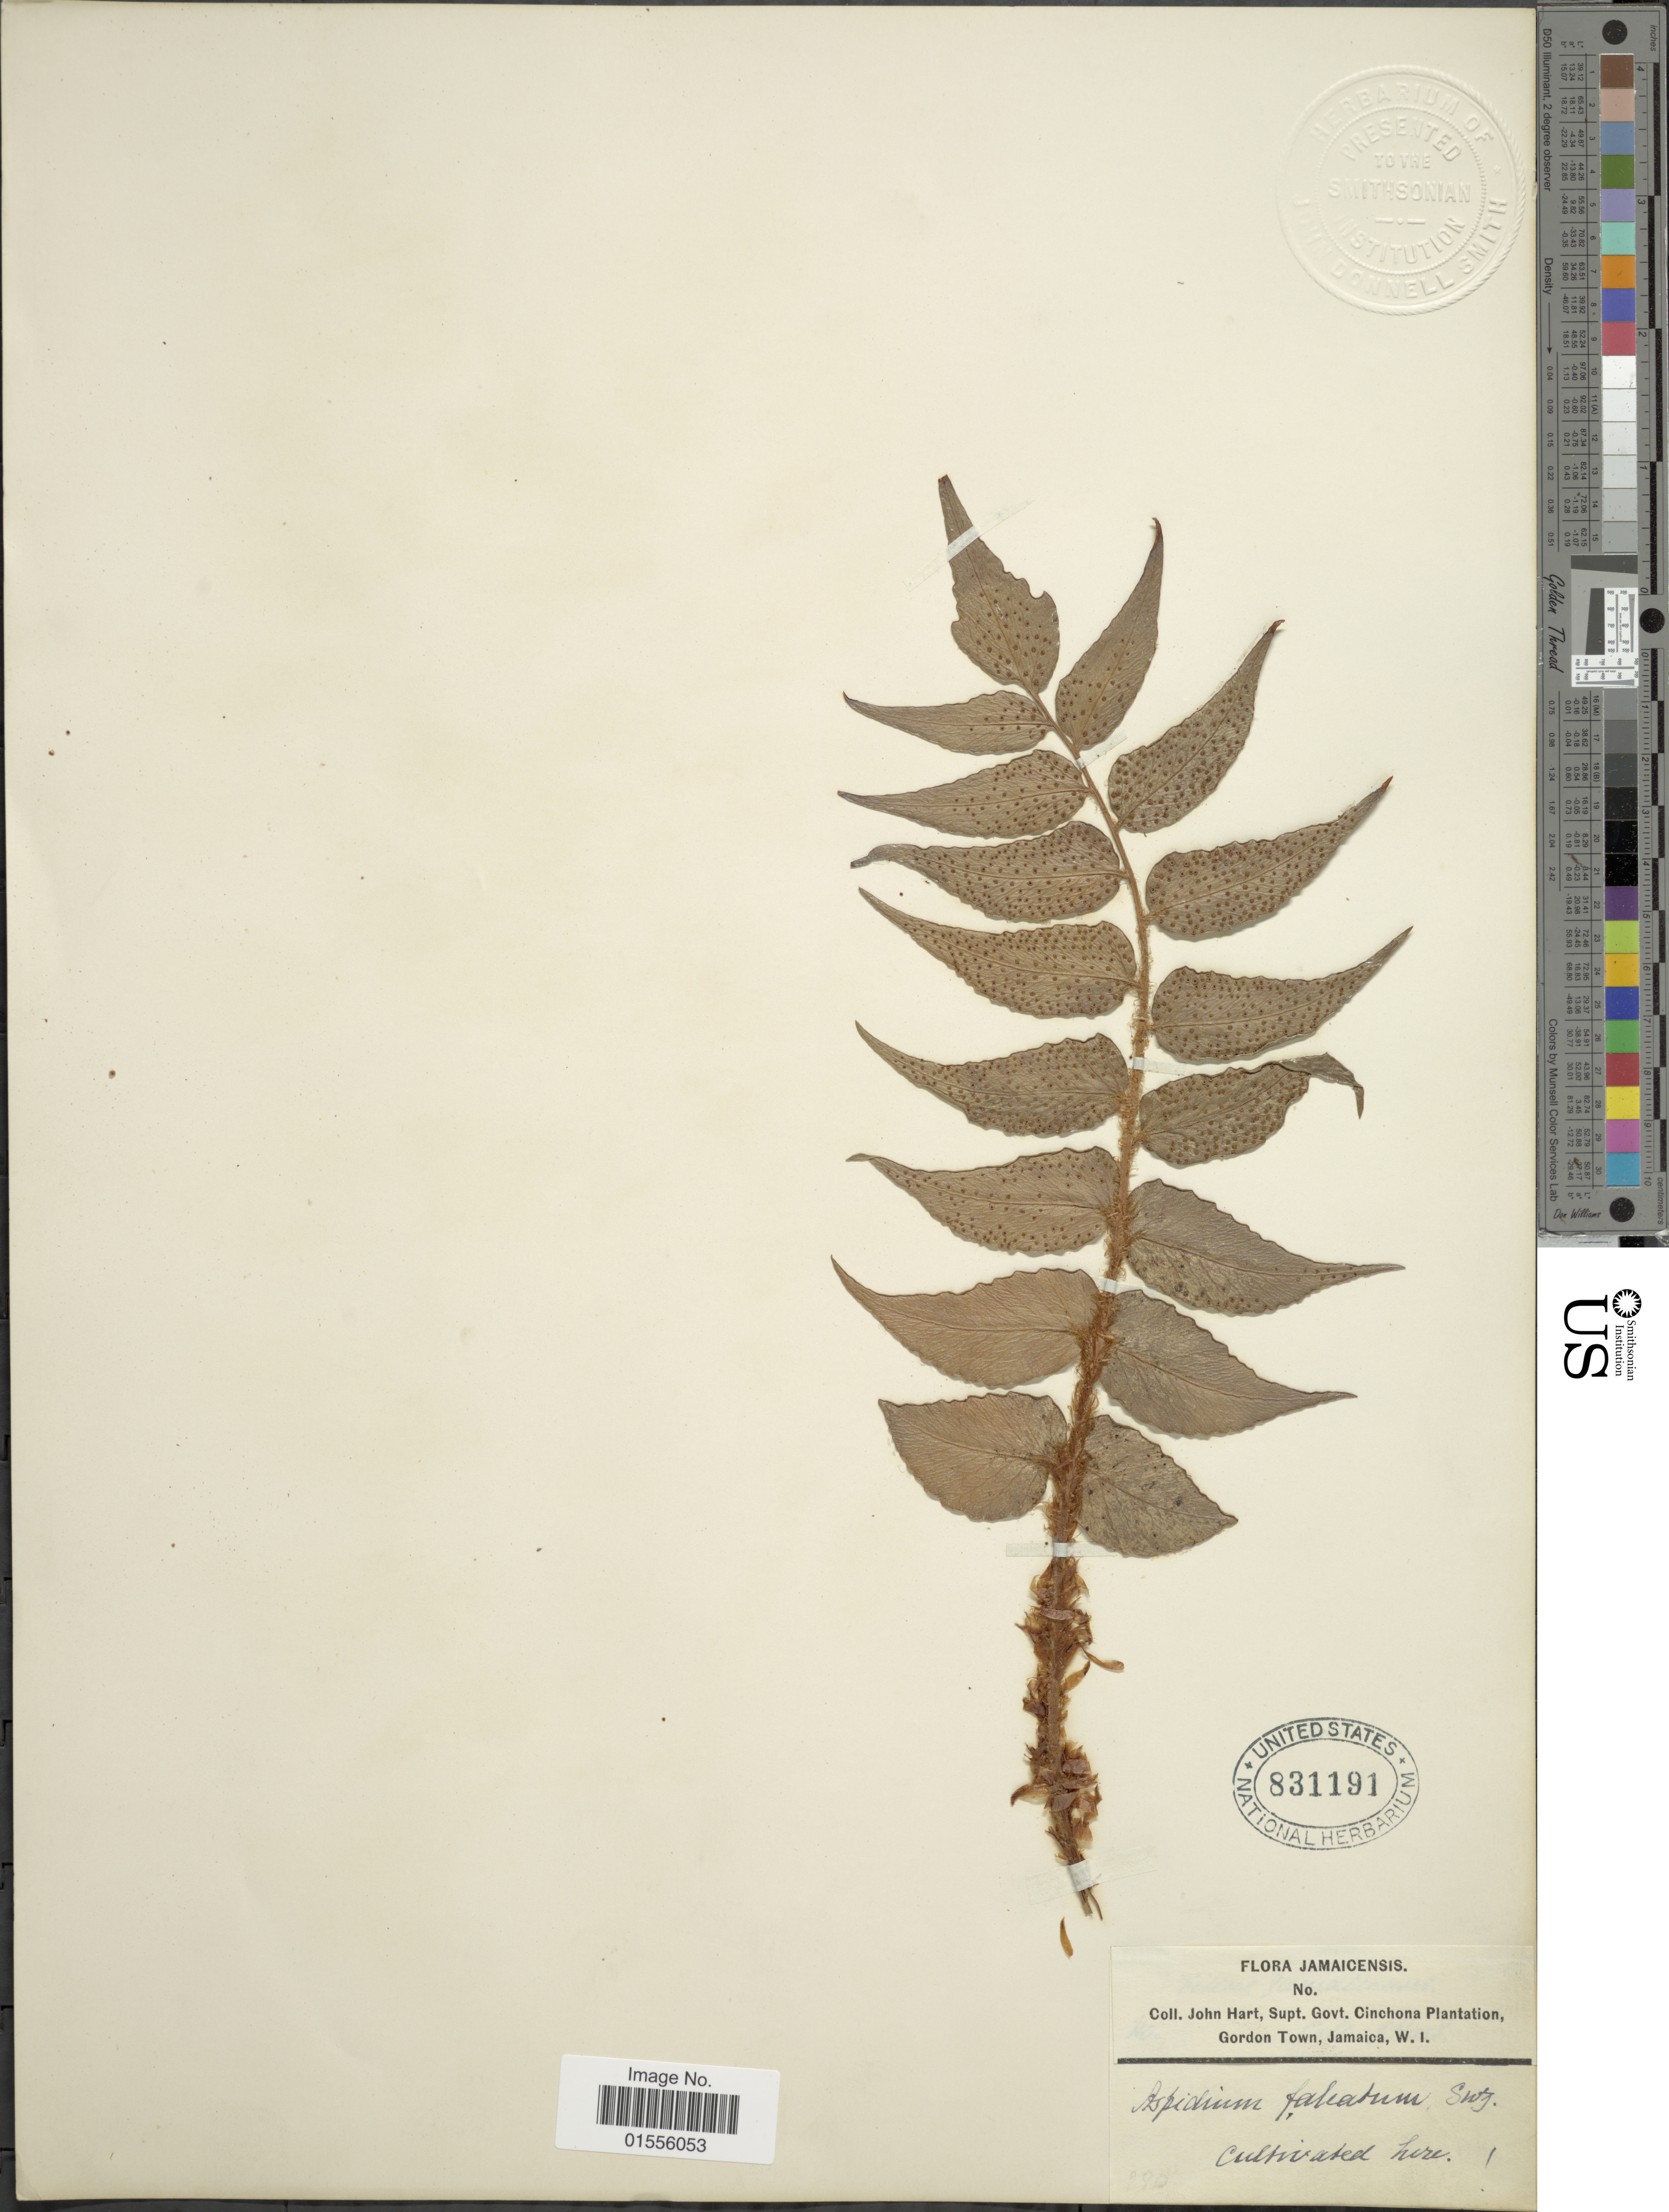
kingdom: Plantae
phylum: Tracheophyta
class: Polypodiopsida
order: Polypodiales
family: Dryopteridaceae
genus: Cyrtomium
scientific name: Cyrtomium falcatum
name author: (L. f.) C. Presl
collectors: J. H. Hart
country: Jamaica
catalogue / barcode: US 831191